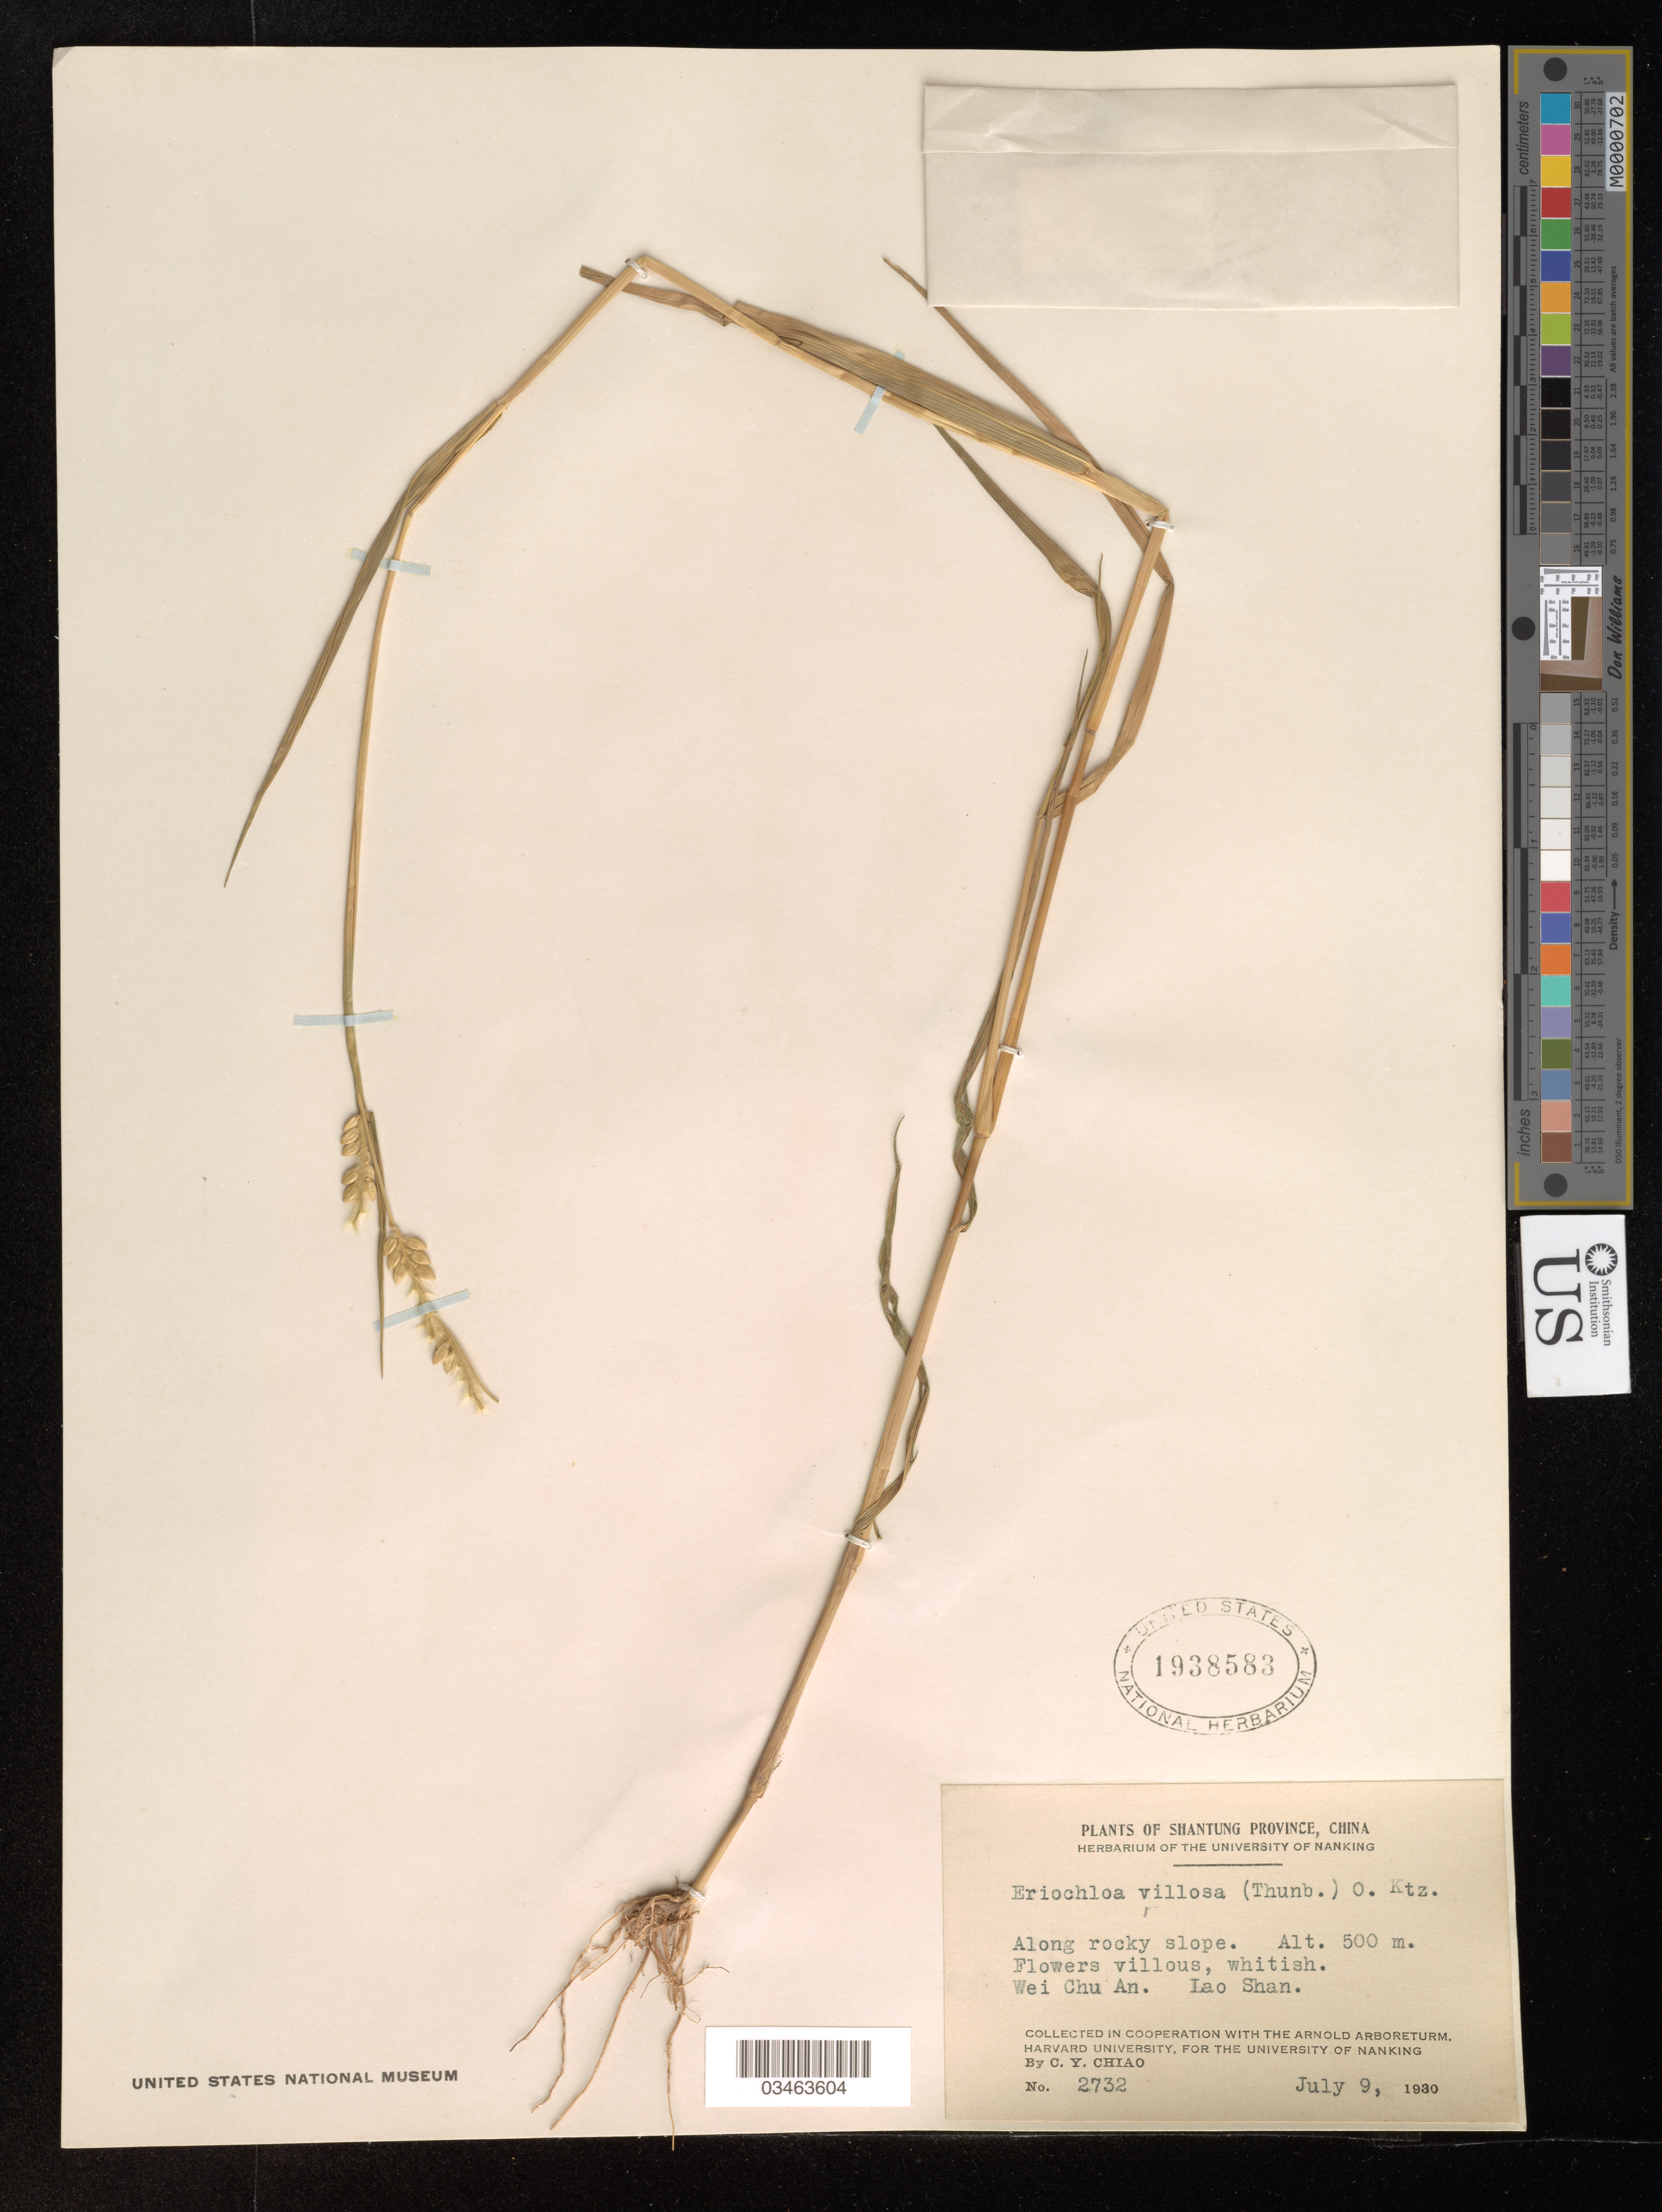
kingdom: Plantae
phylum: Tracheophyta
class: Liliopsida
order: Poales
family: Poaceae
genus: Eriochloa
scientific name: Eriochloa villosa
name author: (Thunb.) Kunth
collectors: C. Y. Chiao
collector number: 2732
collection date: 1930-07-09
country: China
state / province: Shandong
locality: Shantung Province. Wei Chu An. Lao Shan.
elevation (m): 500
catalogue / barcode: US 1938583